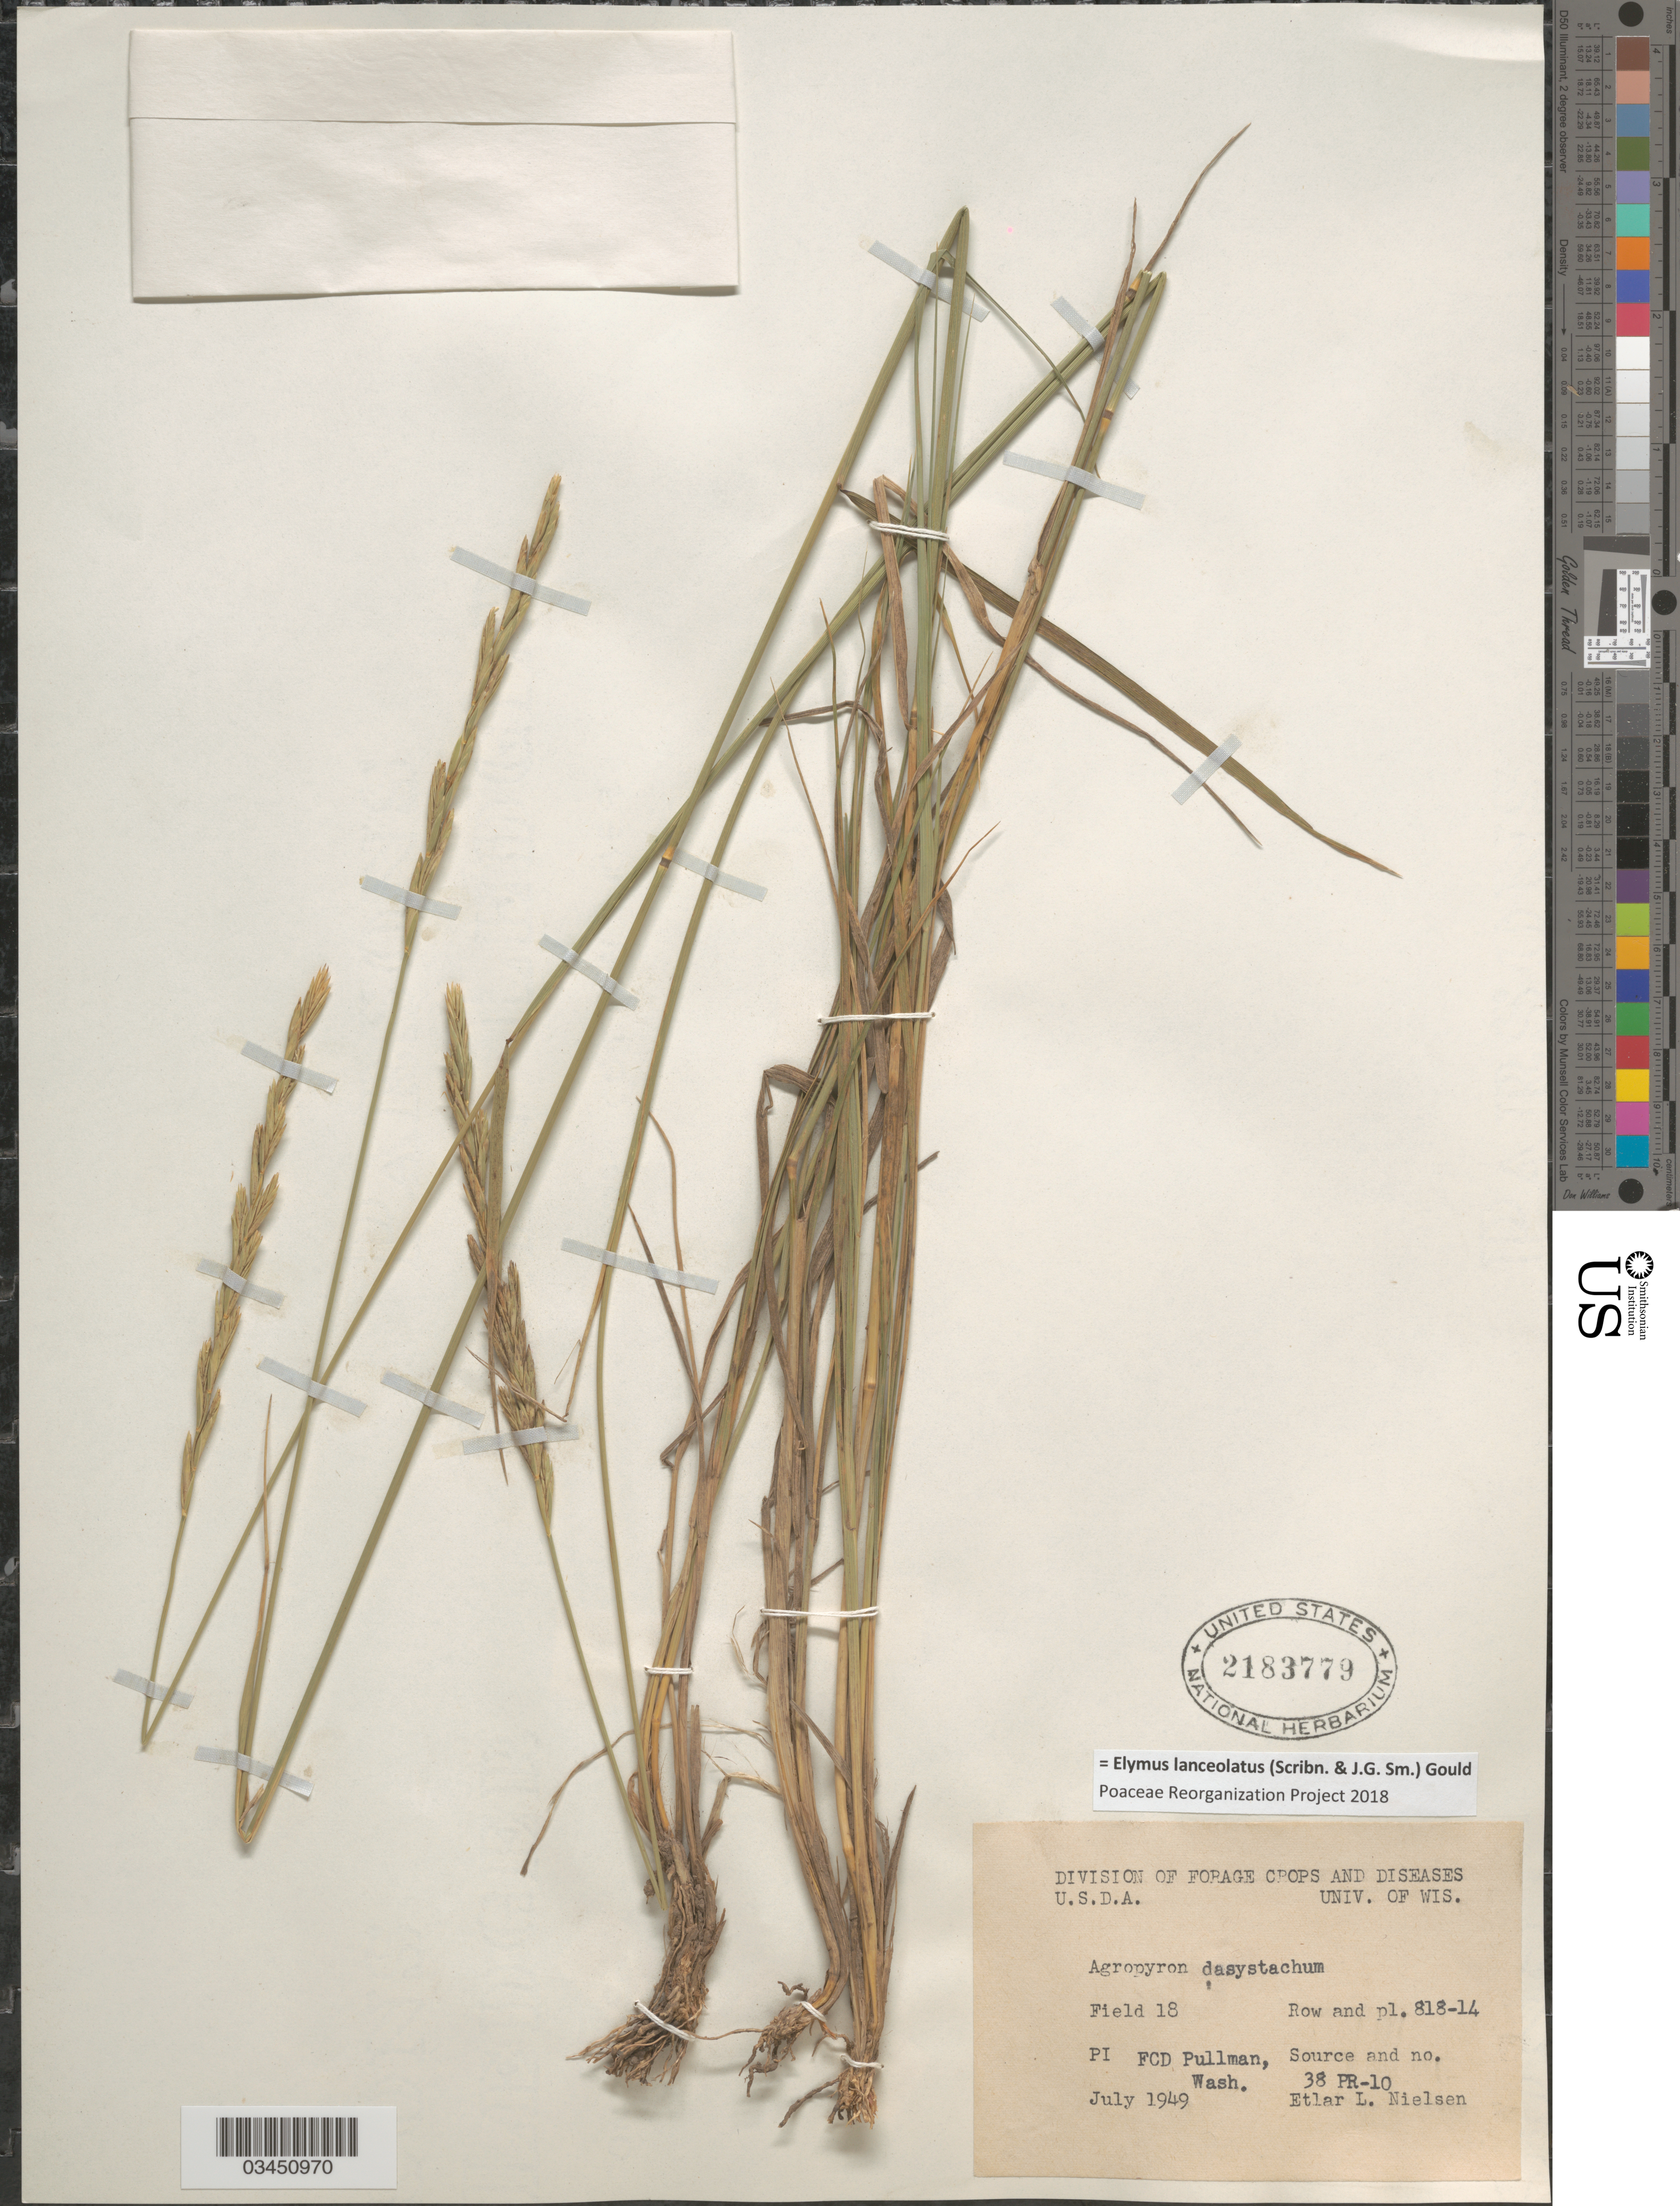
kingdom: Plantae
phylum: Tracheophyta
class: Liliopsida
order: Poales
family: Poaceae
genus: Elymus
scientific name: Elymus lanceolatus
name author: (Scribn. & J.G. Sm.) Gould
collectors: E. L. Nielsen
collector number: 38 PR-10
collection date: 1949-07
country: United States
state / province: Washington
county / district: Whitman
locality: Field 18 Row and pl. 818-14 FCD Pullman.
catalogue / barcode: US 2183779